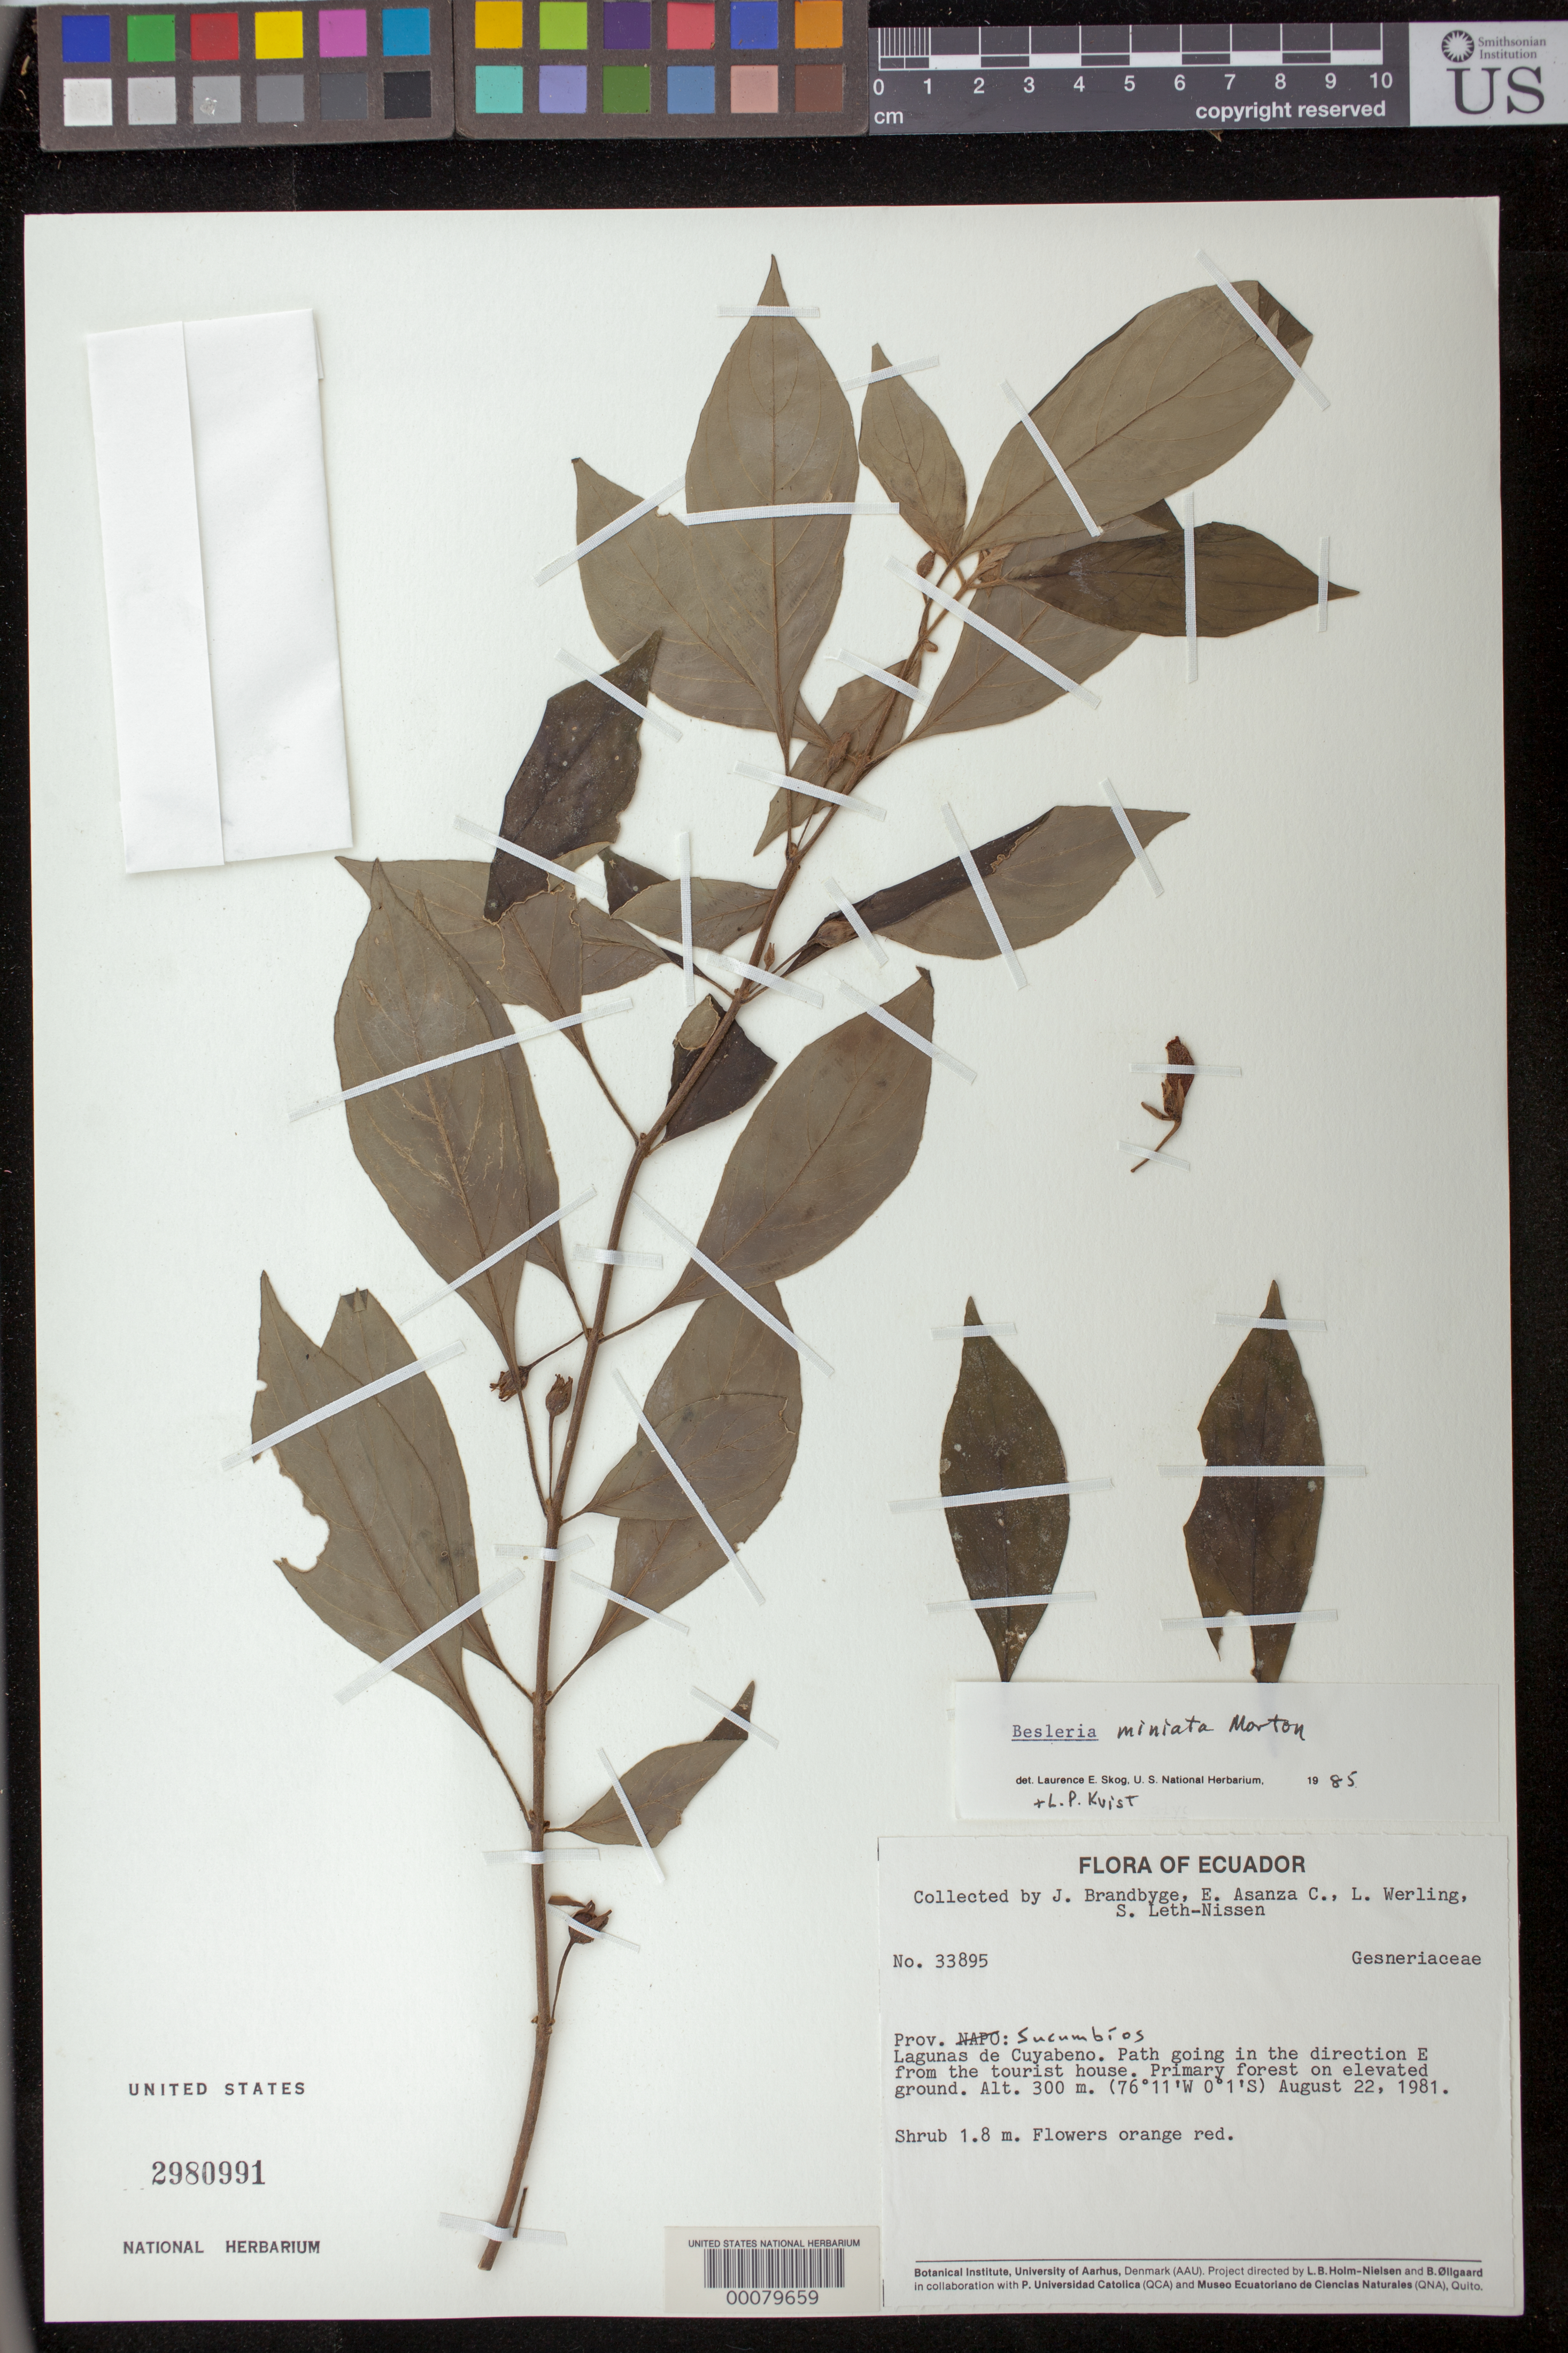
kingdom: Plantae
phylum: Tracheophyta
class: Magnoliopsida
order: Lamiales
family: Gesneriaceae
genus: Besleria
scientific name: Besleria miniata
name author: C.V. Morton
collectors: J. Brandbyge, E. Asanza C., L. Werling & S. Leth-Nissen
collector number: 33895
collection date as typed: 22 Aug 1981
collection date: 1981-08-22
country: Ecuador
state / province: Sucumbíos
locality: Napo.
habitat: Primary forest on elevated ground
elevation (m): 300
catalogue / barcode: US 2980991